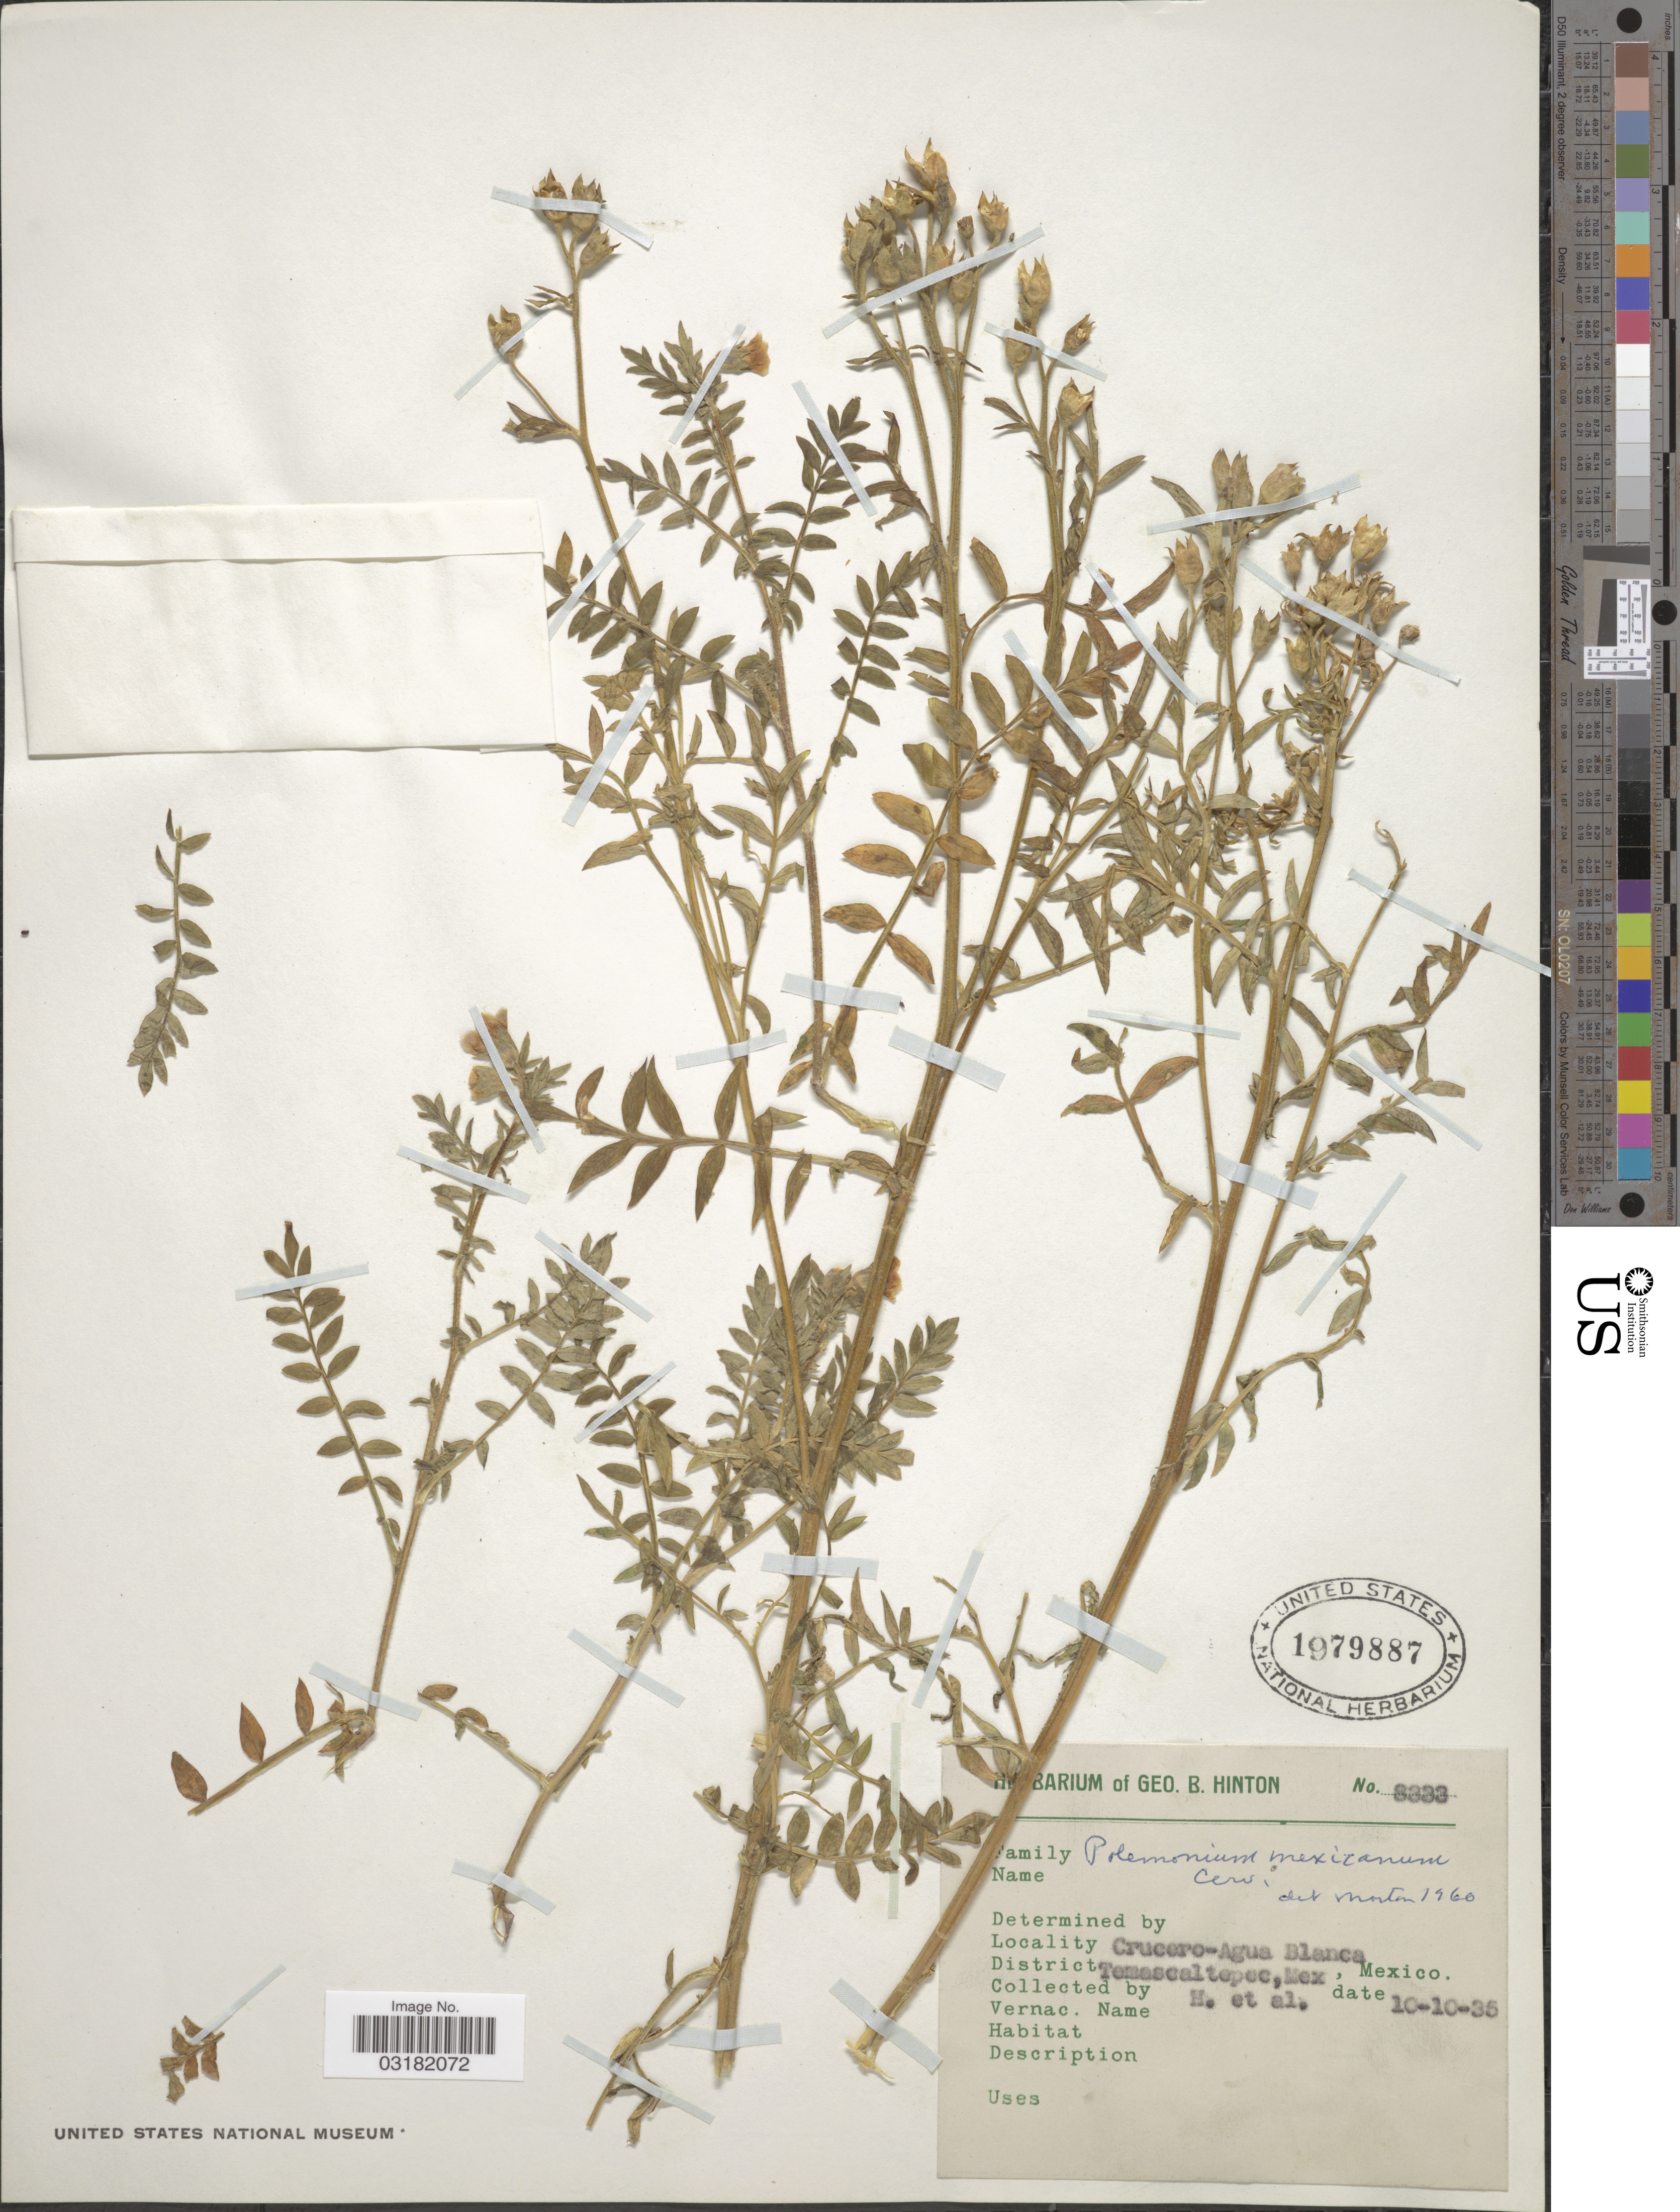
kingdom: Plantae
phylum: Tracheophyta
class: Magnoliopsida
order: Ericales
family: Polemoniaceae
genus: Polemonium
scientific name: Polemonium mexicanum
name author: Cerv. ex Lag.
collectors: G. B. Hinton & et al.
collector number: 8333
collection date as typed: Transcribed d/m/y: 10/10/35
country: Mexico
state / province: México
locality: Crucero-Agua Blanca, District Temascaltepec, Mex., Mexico.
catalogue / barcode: US 1979887